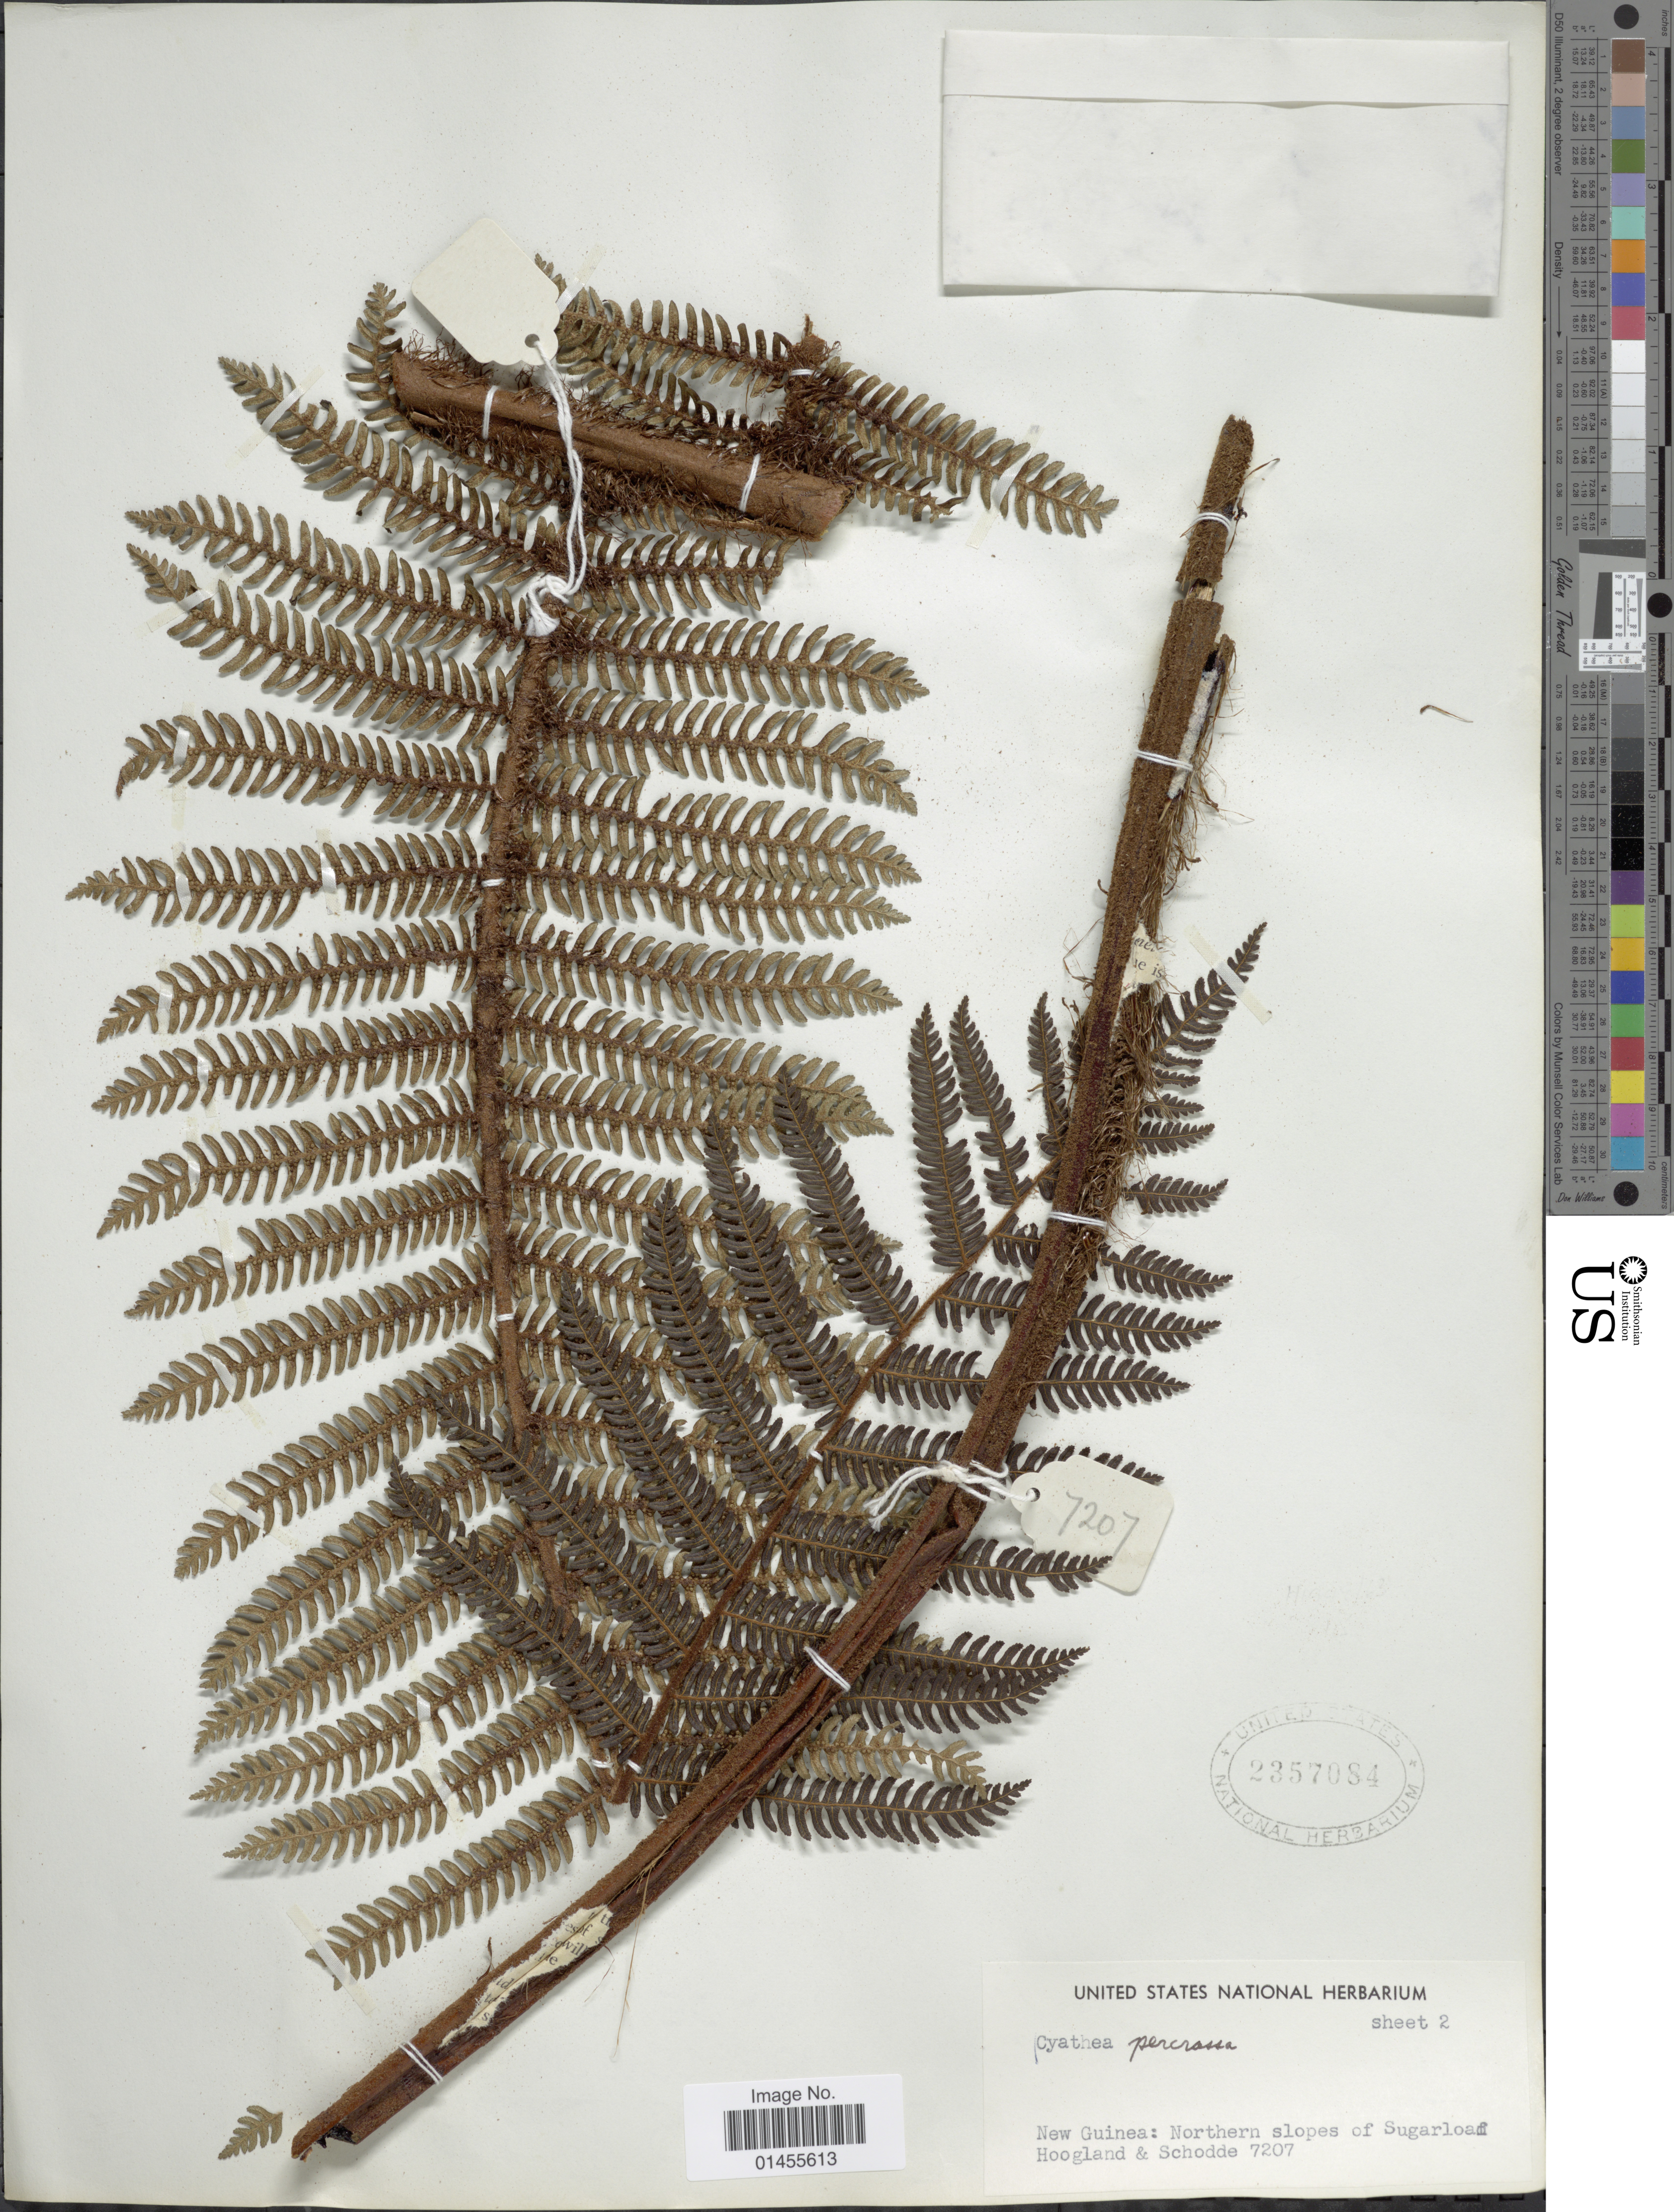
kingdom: Plantae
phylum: Tracheophyta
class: Polypodiopsida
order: Cyatheales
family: Cyatheaceae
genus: Alsophila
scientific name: Alsophila percrassa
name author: (C. Chr.) R.M. Tryon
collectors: R. D. Hoogland & R. Schodde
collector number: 7207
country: Papua New Guinea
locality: New Guinea. Northern slopes of Sugarloaf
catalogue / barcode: US 2357084